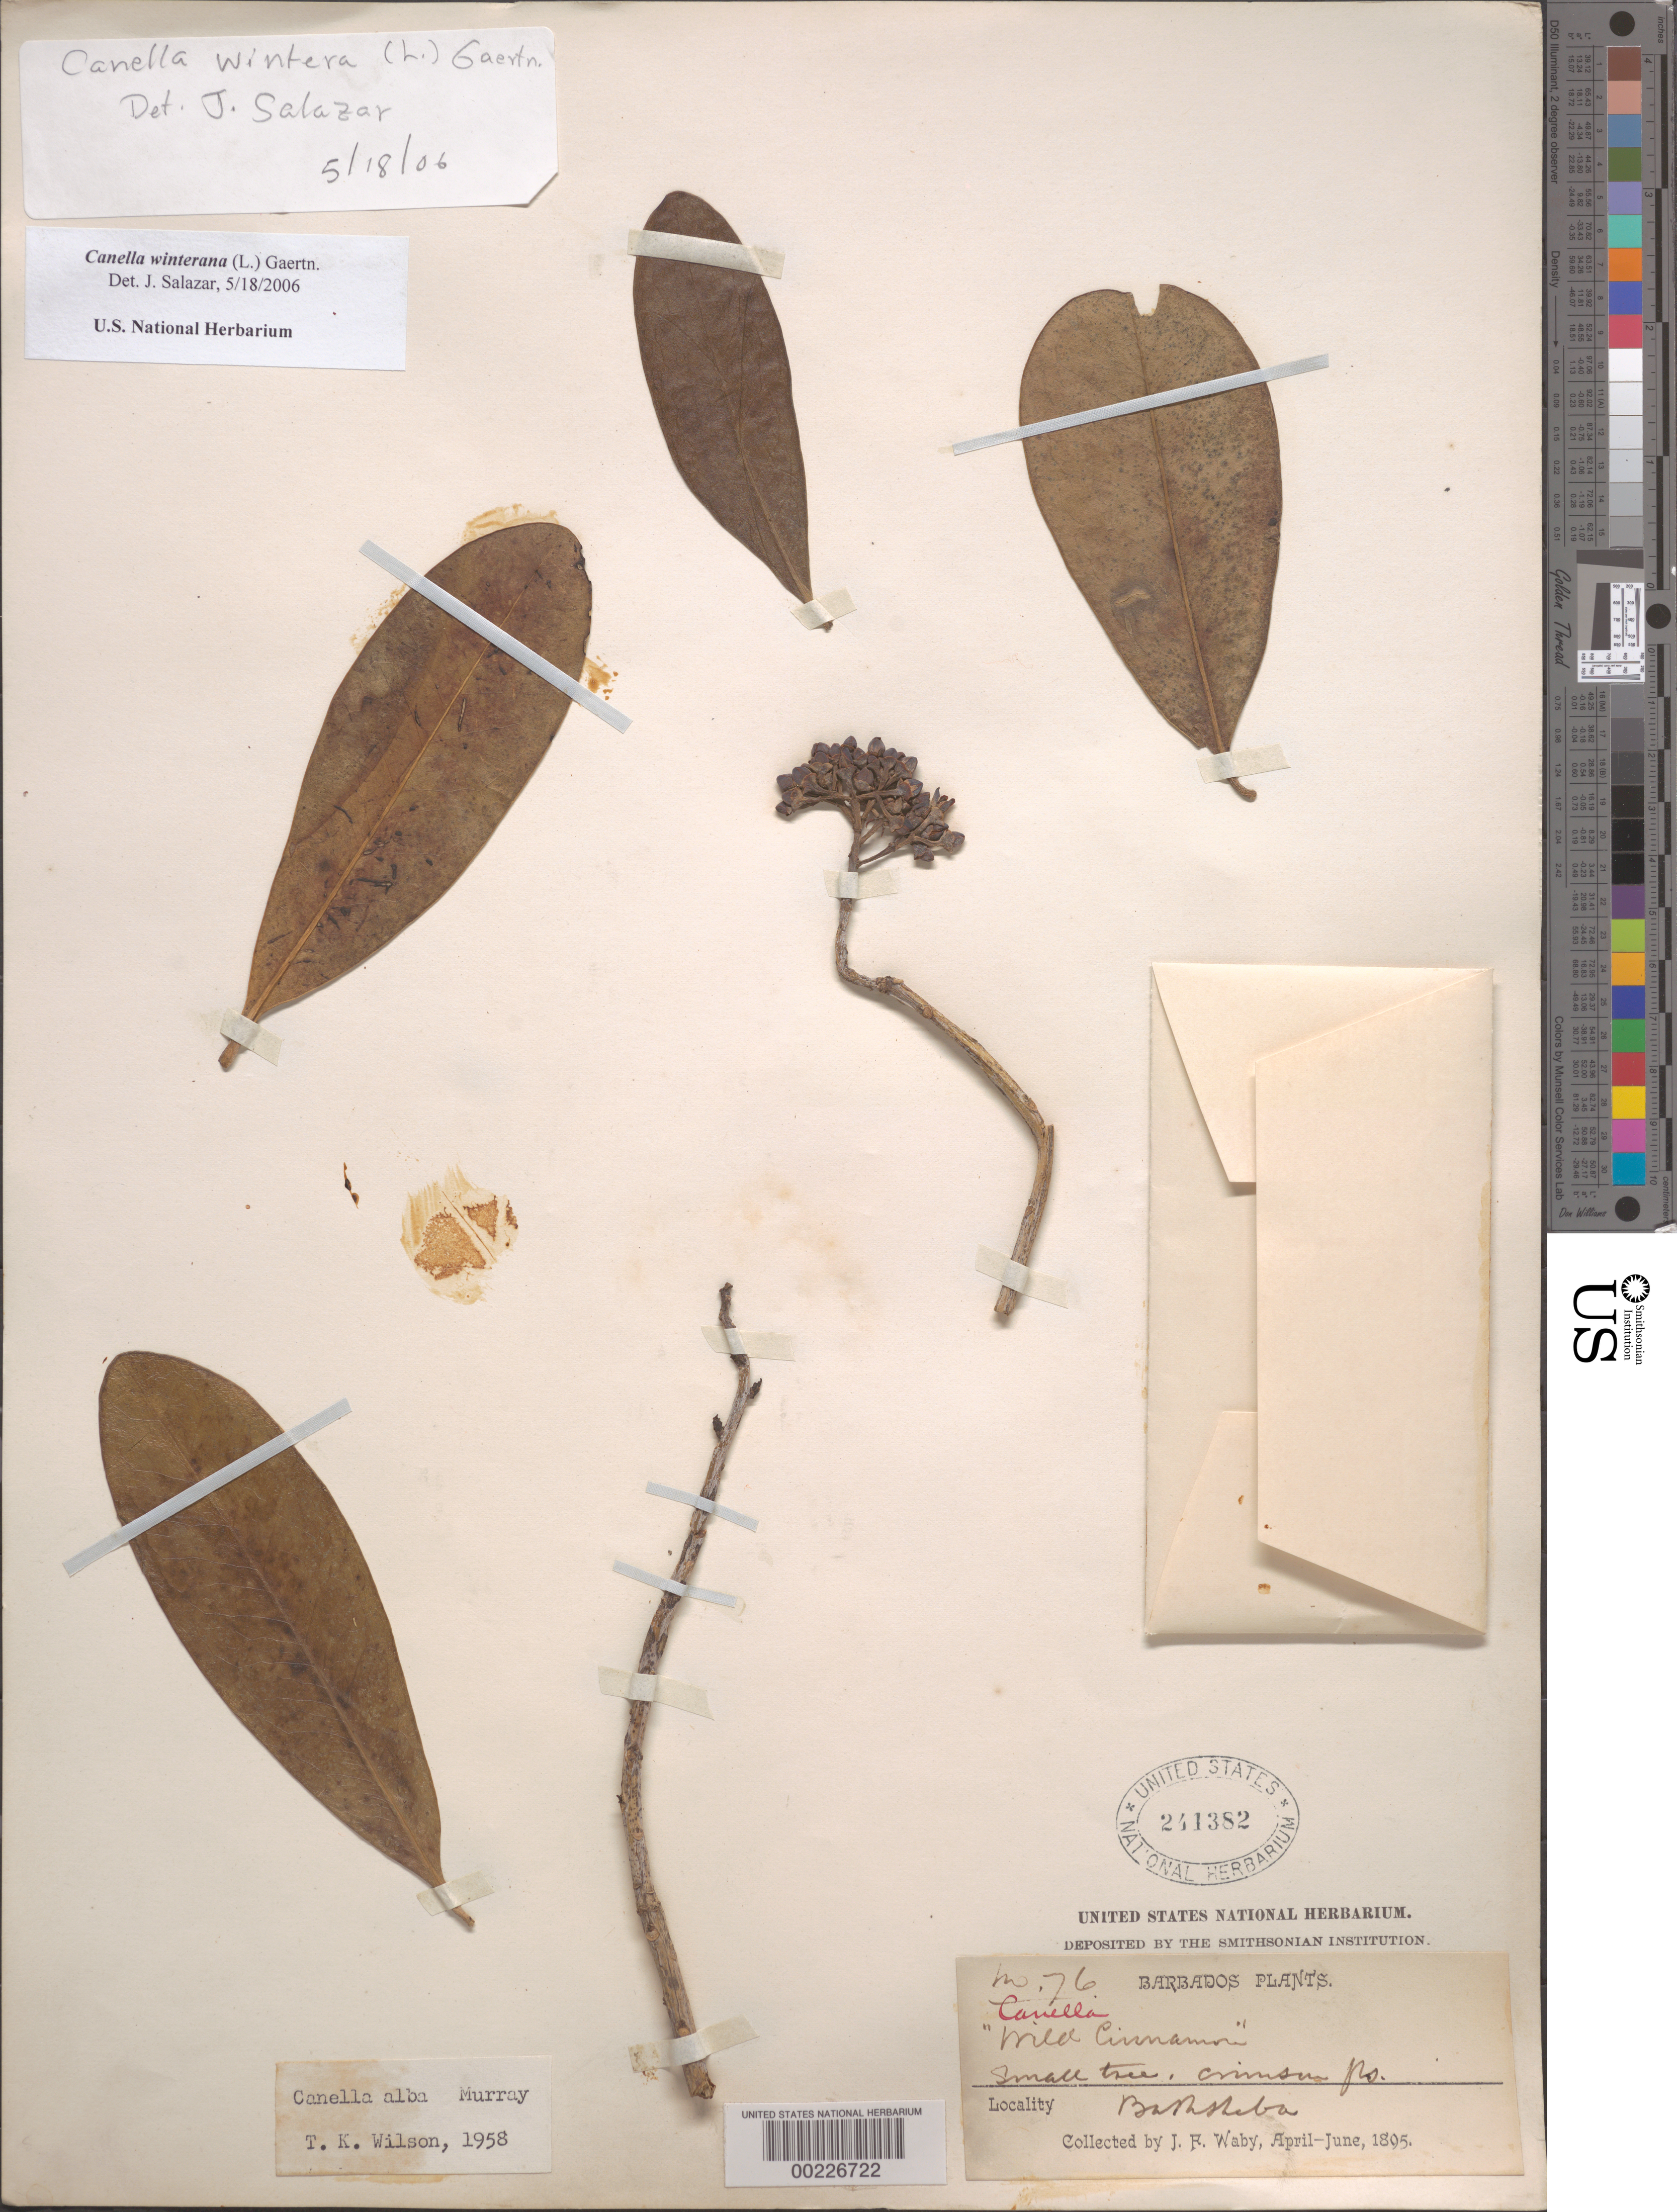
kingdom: Plantae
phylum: Tracheophyta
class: Magnoliopsida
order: Canellales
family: Canellaceae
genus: Canella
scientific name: Canella winterana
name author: (L.) Gaertn.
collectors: J. Waby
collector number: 76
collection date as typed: Apr 1895 to -- Jun 1895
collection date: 1895-04/1895-06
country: Barbados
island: Windward Is.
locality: Bathsheba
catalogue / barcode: US 241382